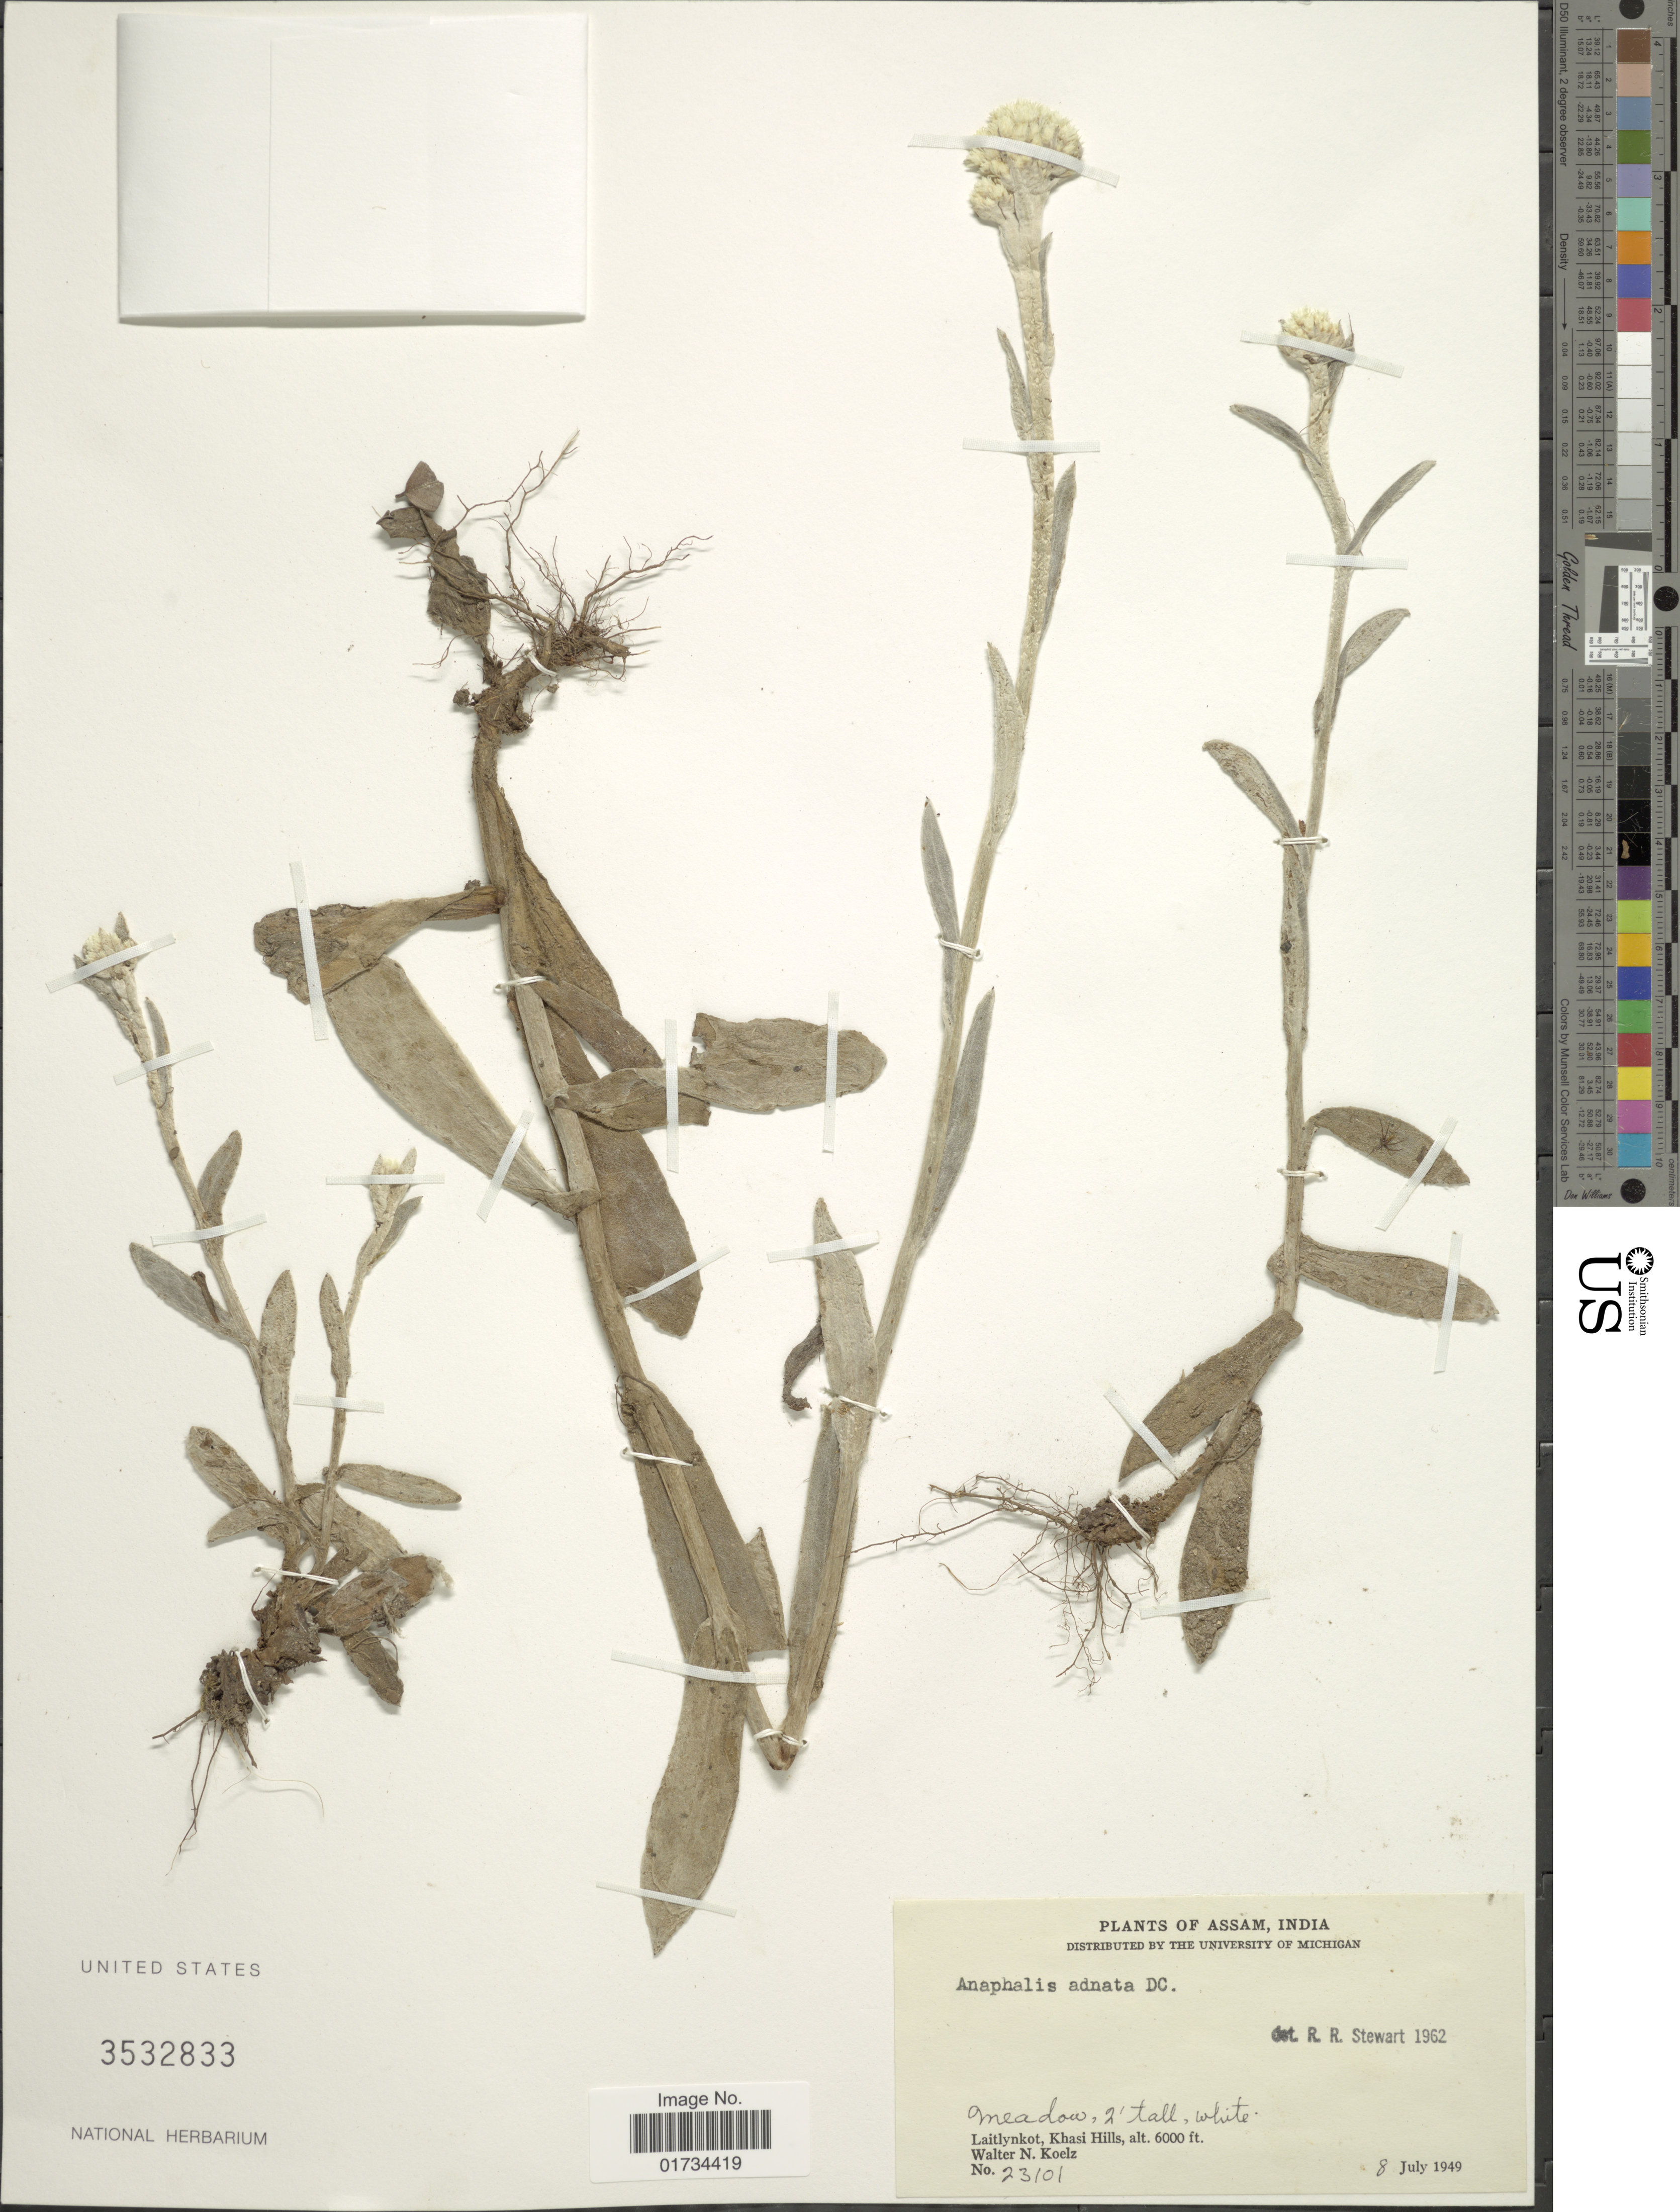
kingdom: Plantae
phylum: Tracheophyta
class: Magnoliopsida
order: Asterales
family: Asteraceae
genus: Anaphalis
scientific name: Anaphalis adnata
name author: DC.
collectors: W. N. Koelz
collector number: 23101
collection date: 1949-07-08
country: India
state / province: Meghalaya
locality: Assam, India. Laitlynkot, Khasi Hills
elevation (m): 1829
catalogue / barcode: US 3532833